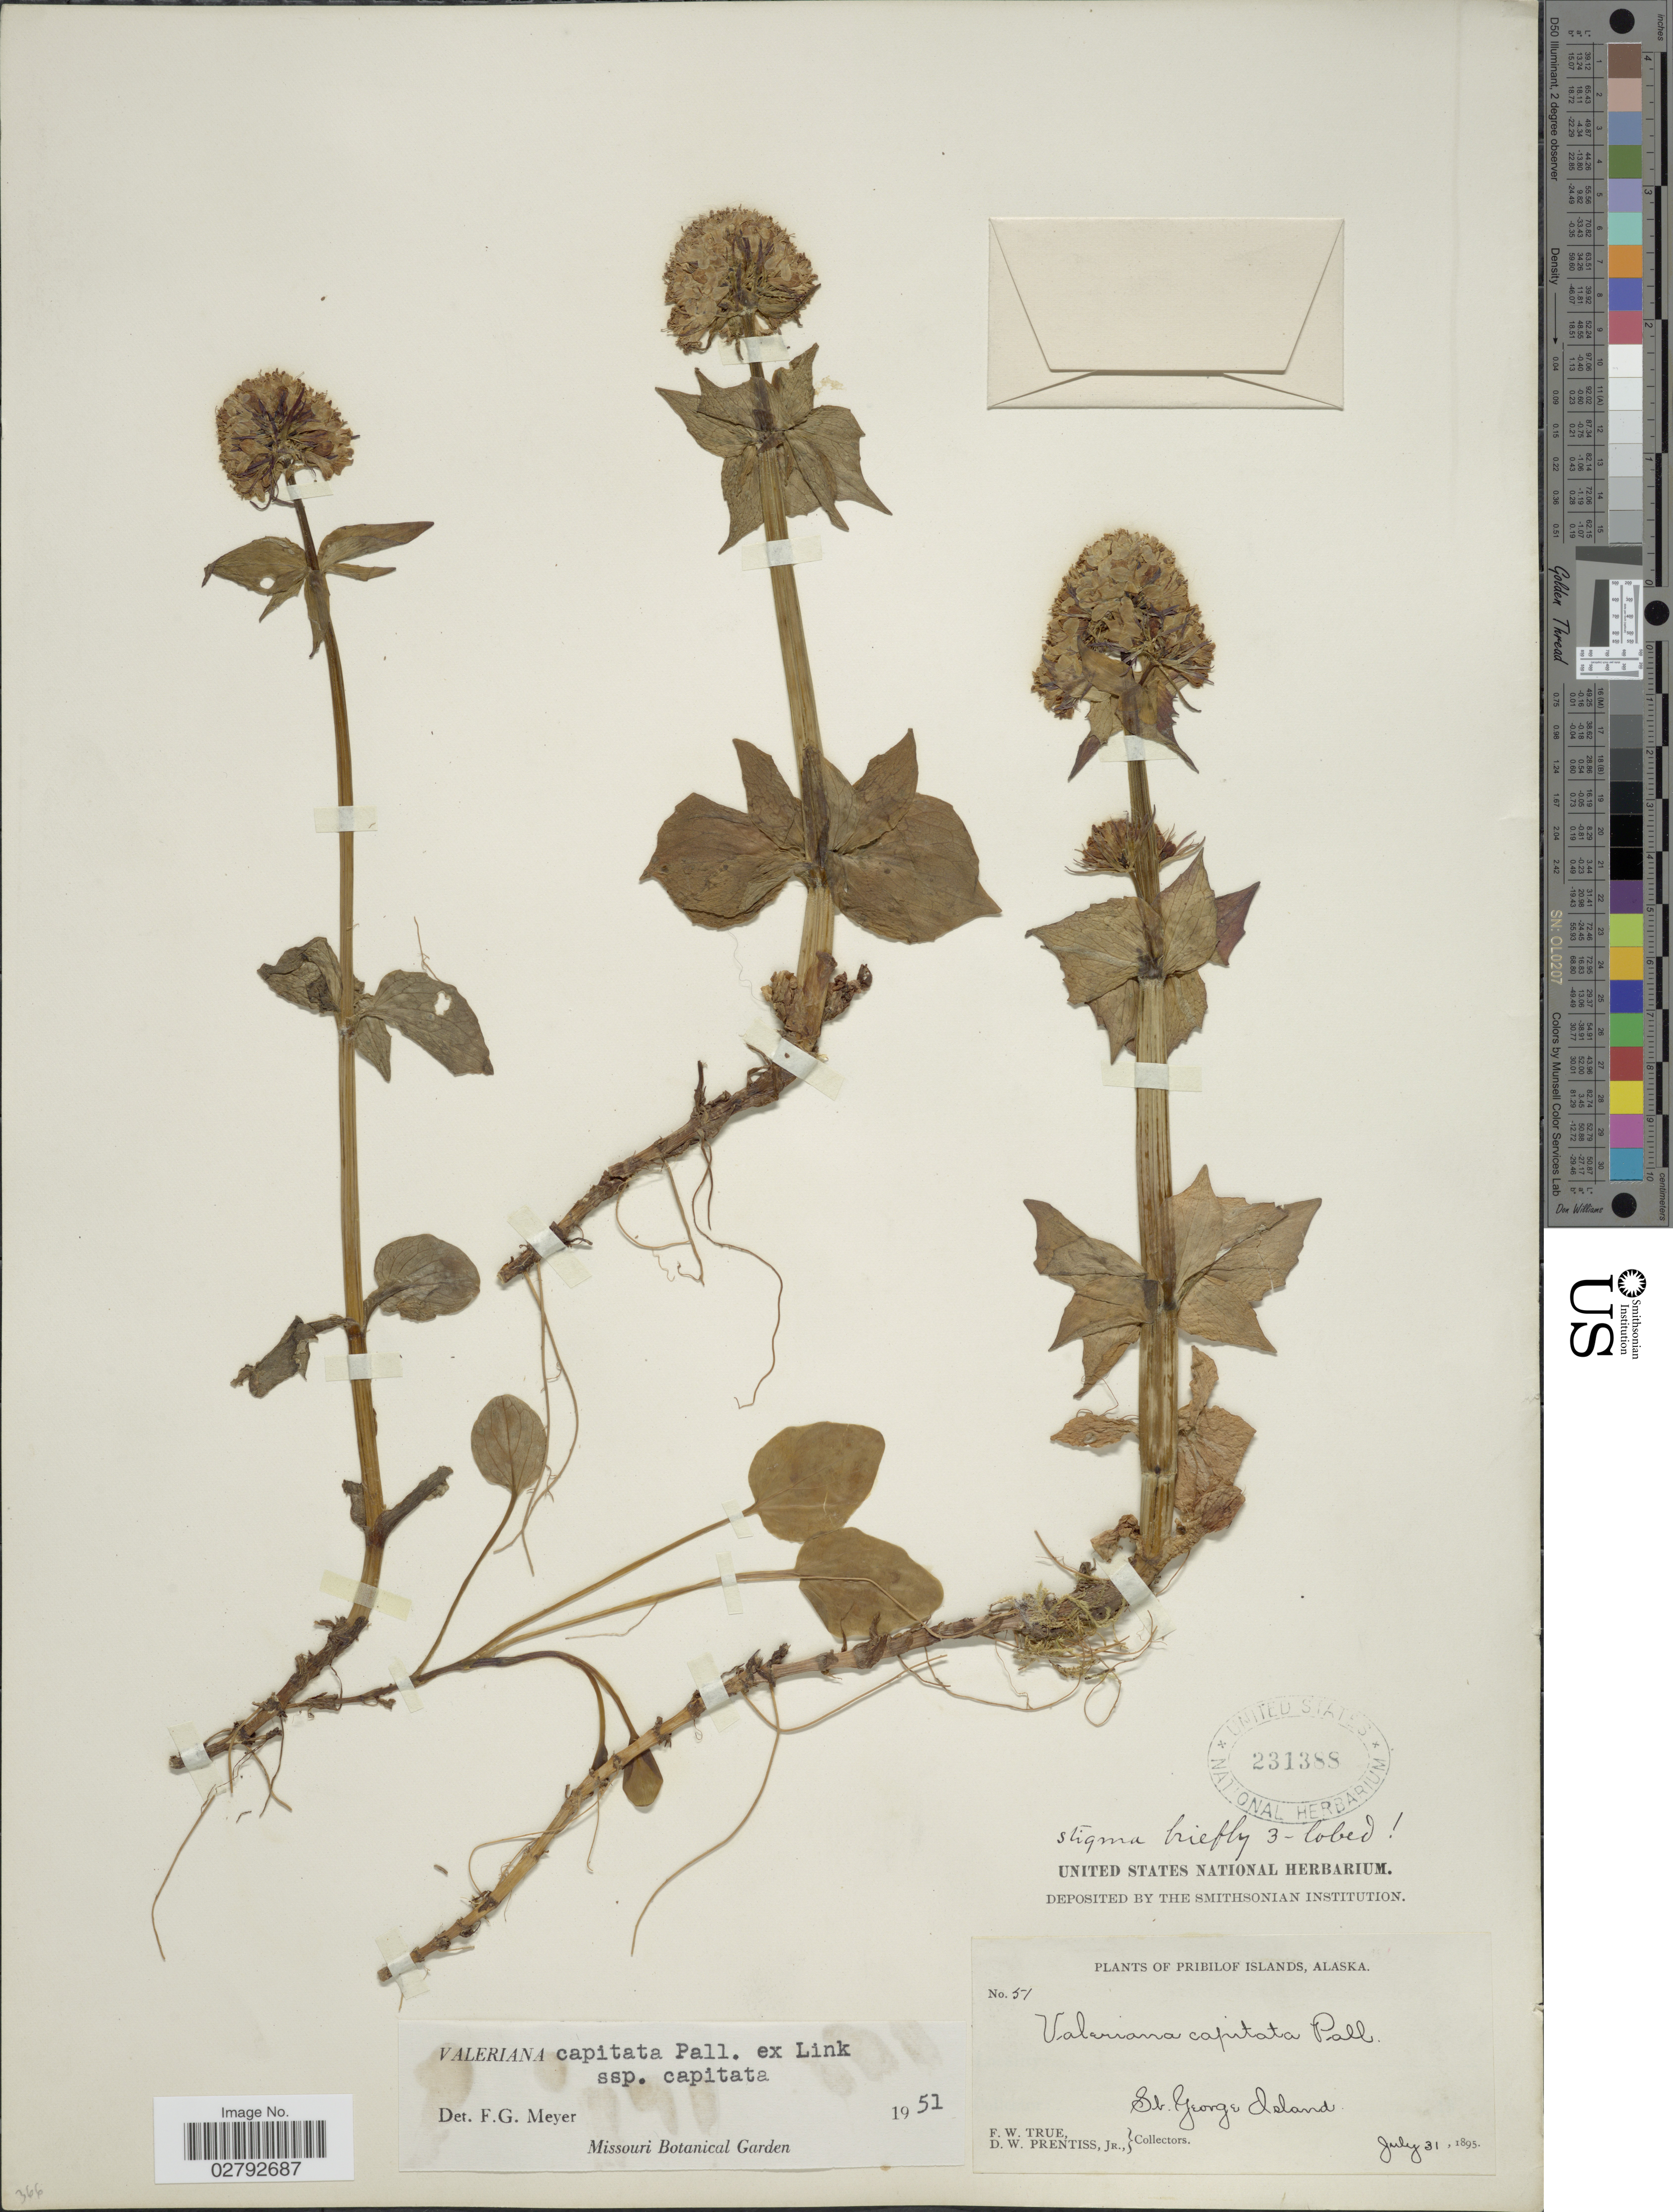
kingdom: Plantae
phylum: Tracheophyta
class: Magnoliopsida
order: Dipsacales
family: Caprifoliaceae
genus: Valeriana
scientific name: Valeriana capitata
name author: Link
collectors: F. True & D. Prentiss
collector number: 51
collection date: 1895-07-31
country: United States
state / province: Alaska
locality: Pribilof Islands. St. George Island.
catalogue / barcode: US 231388